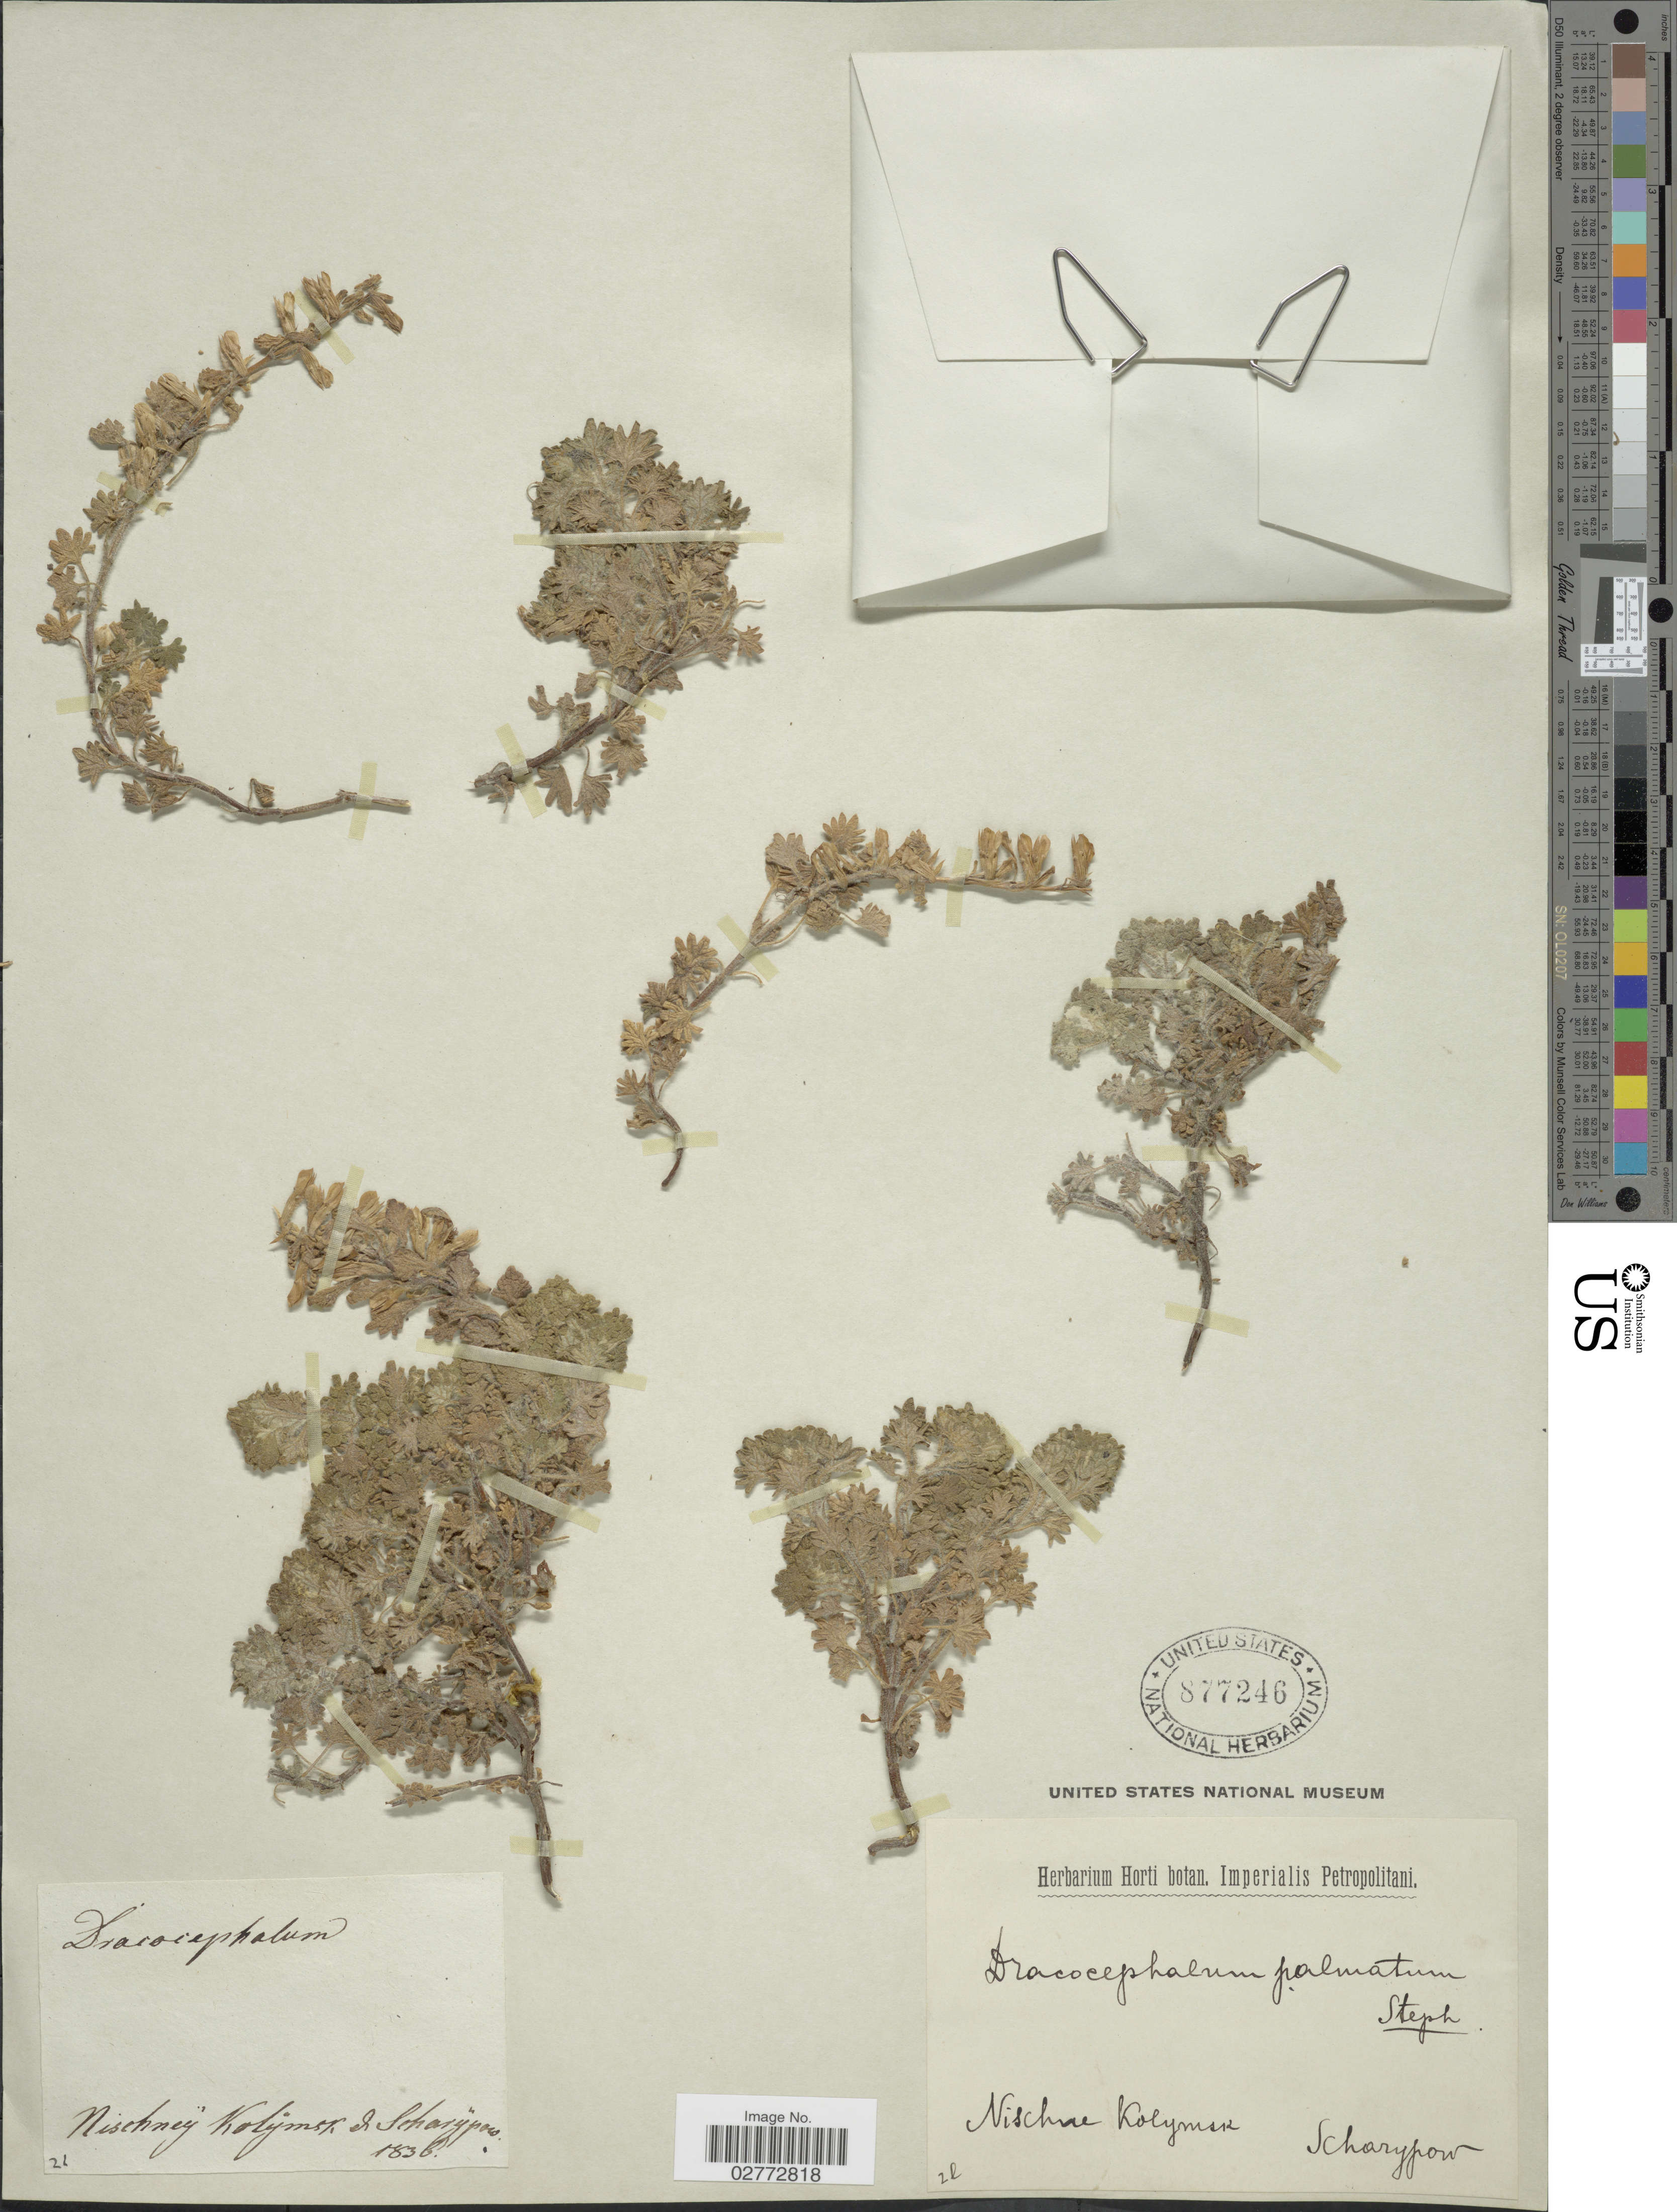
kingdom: Plantae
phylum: Tracheophyta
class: Magnoliopsida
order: Lamiales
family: Lamiaceae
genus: Dracocephalum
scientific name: Dracocephalum palmatum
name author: Stephan ex Willd.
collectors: I. Scharypow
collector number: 22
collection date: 1836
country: Russian Federation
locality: Nischney Kolymsk.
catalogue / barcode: US 877246